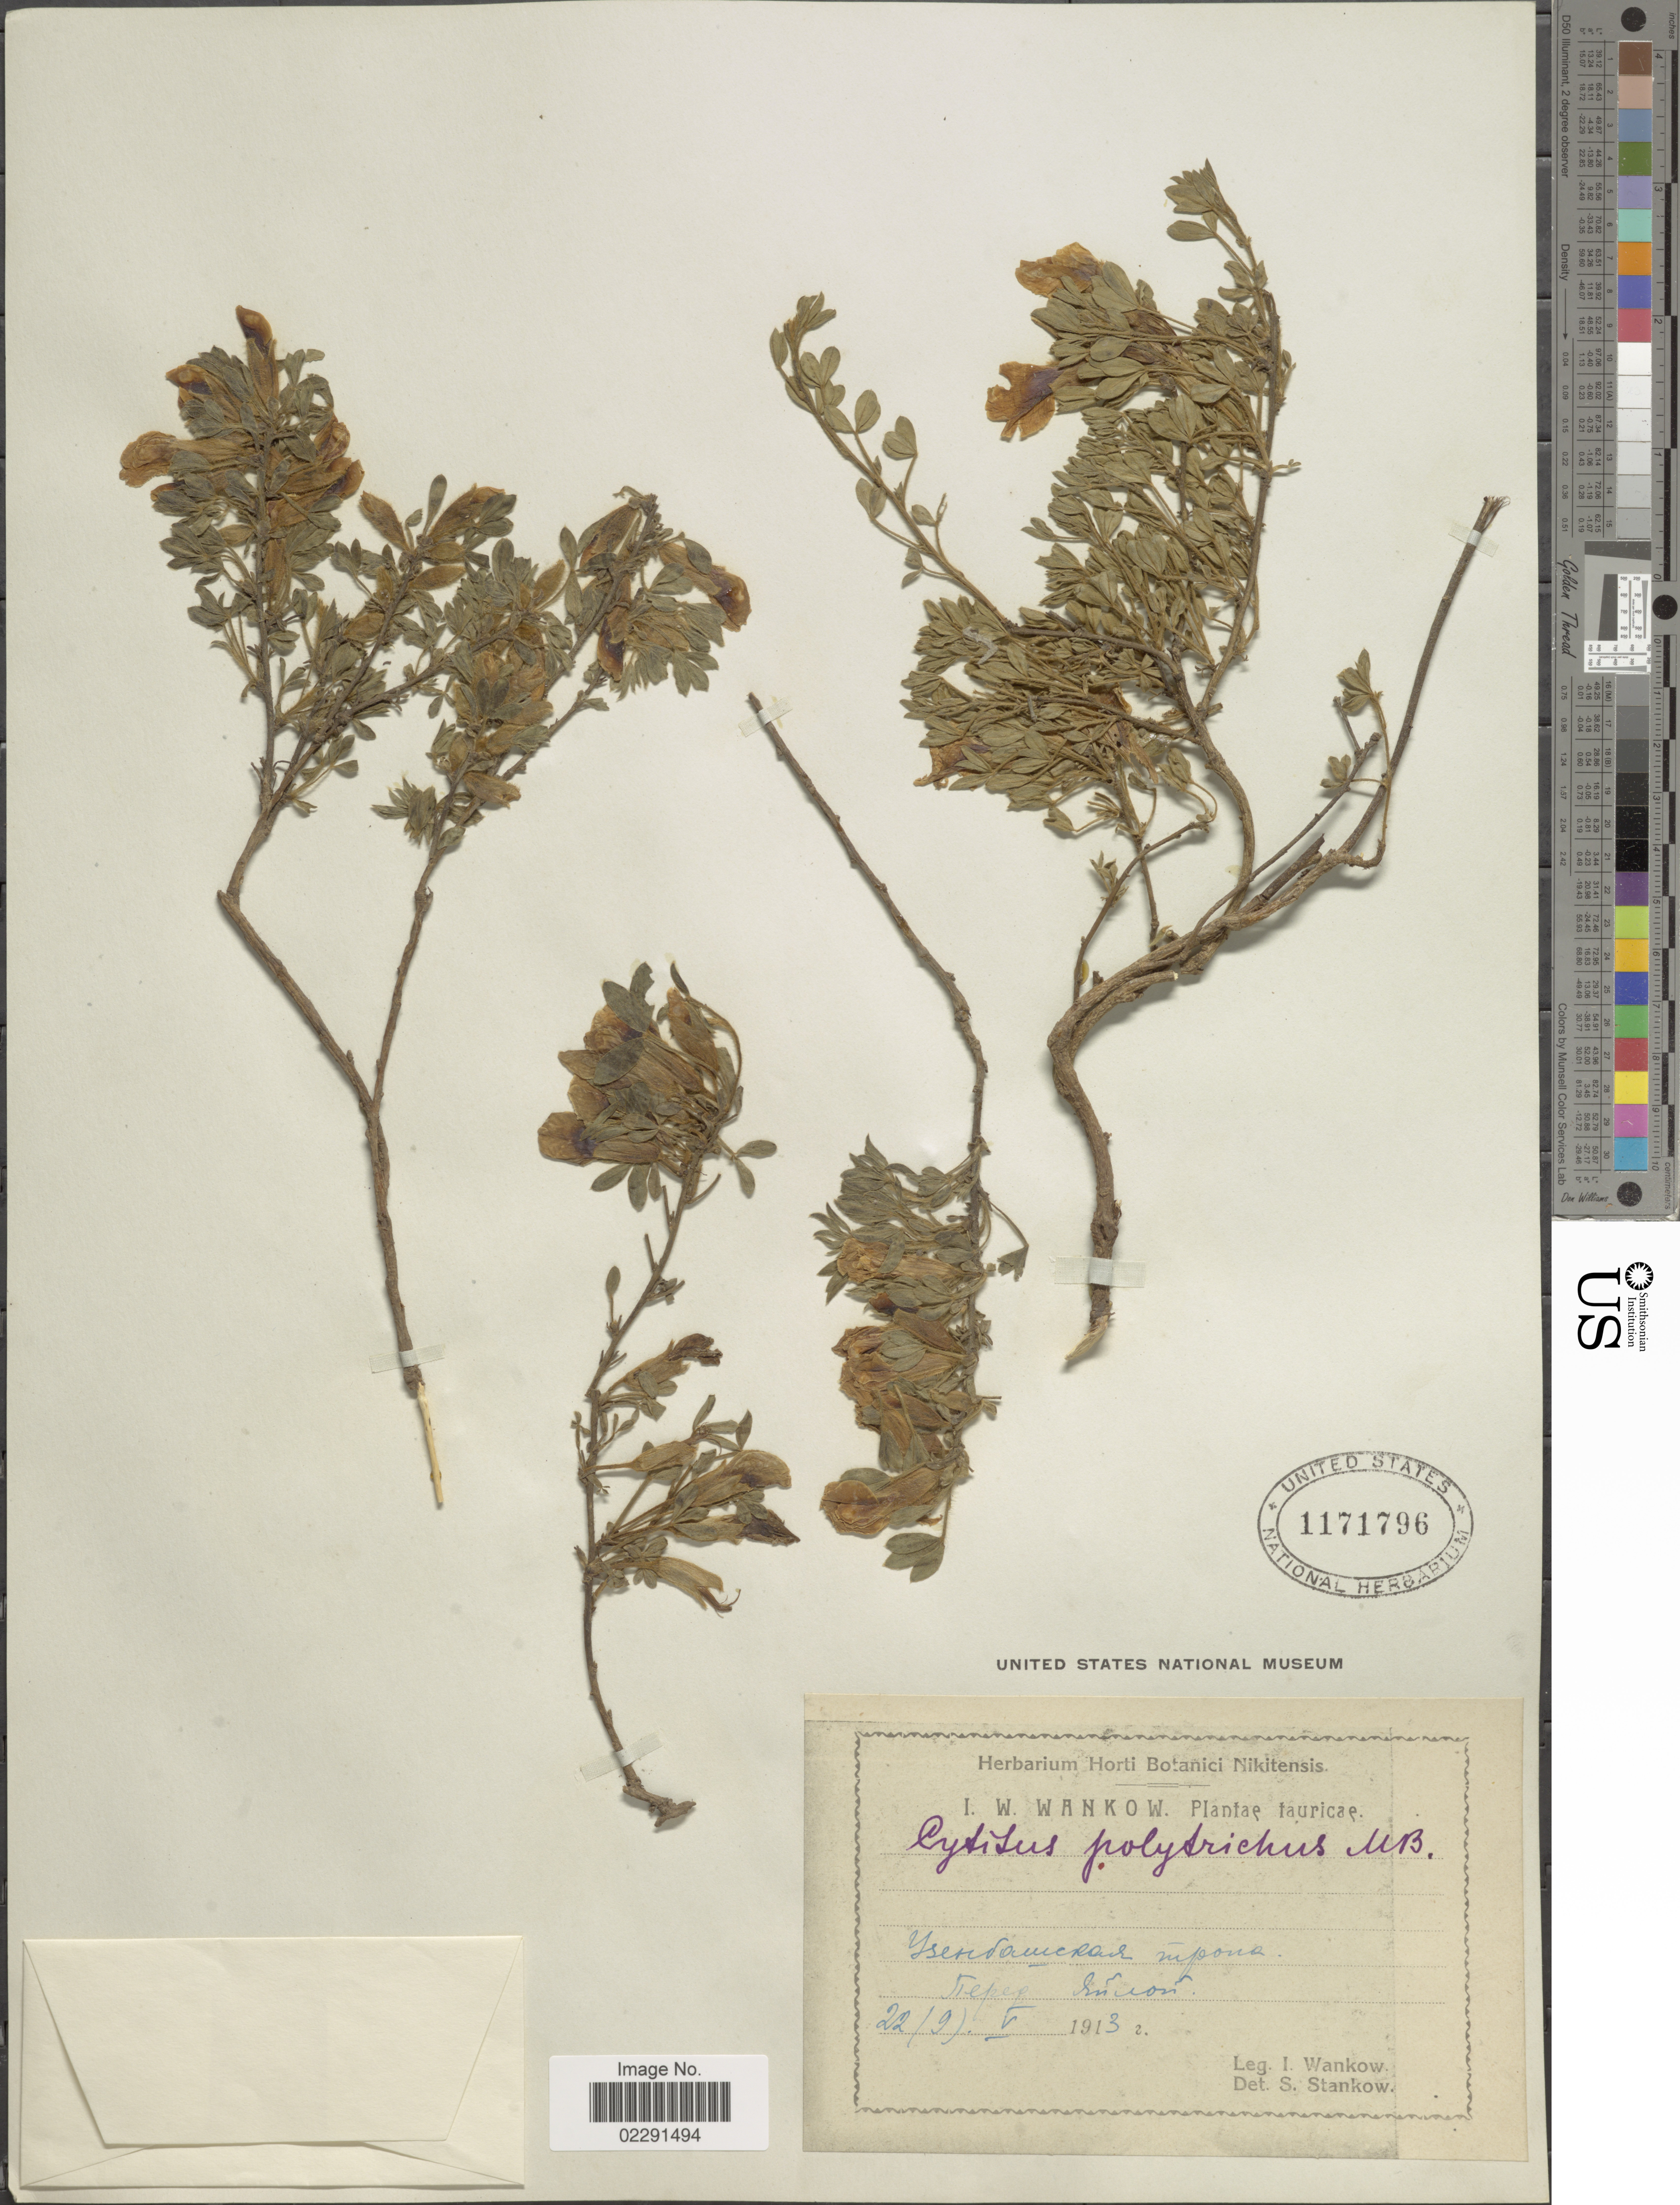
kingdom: Plantae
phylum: Tracheophyta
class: Magnoliopsida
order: Fabales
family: Fabaceae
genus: Cytisus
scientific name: Cytisus polytrichus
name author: M. Bieb.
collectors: I. Wankow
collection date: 1913-05-22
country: Ukraine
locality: Tauricae, Trepeg Sincon. [interpreted]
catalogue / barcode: US 1171796